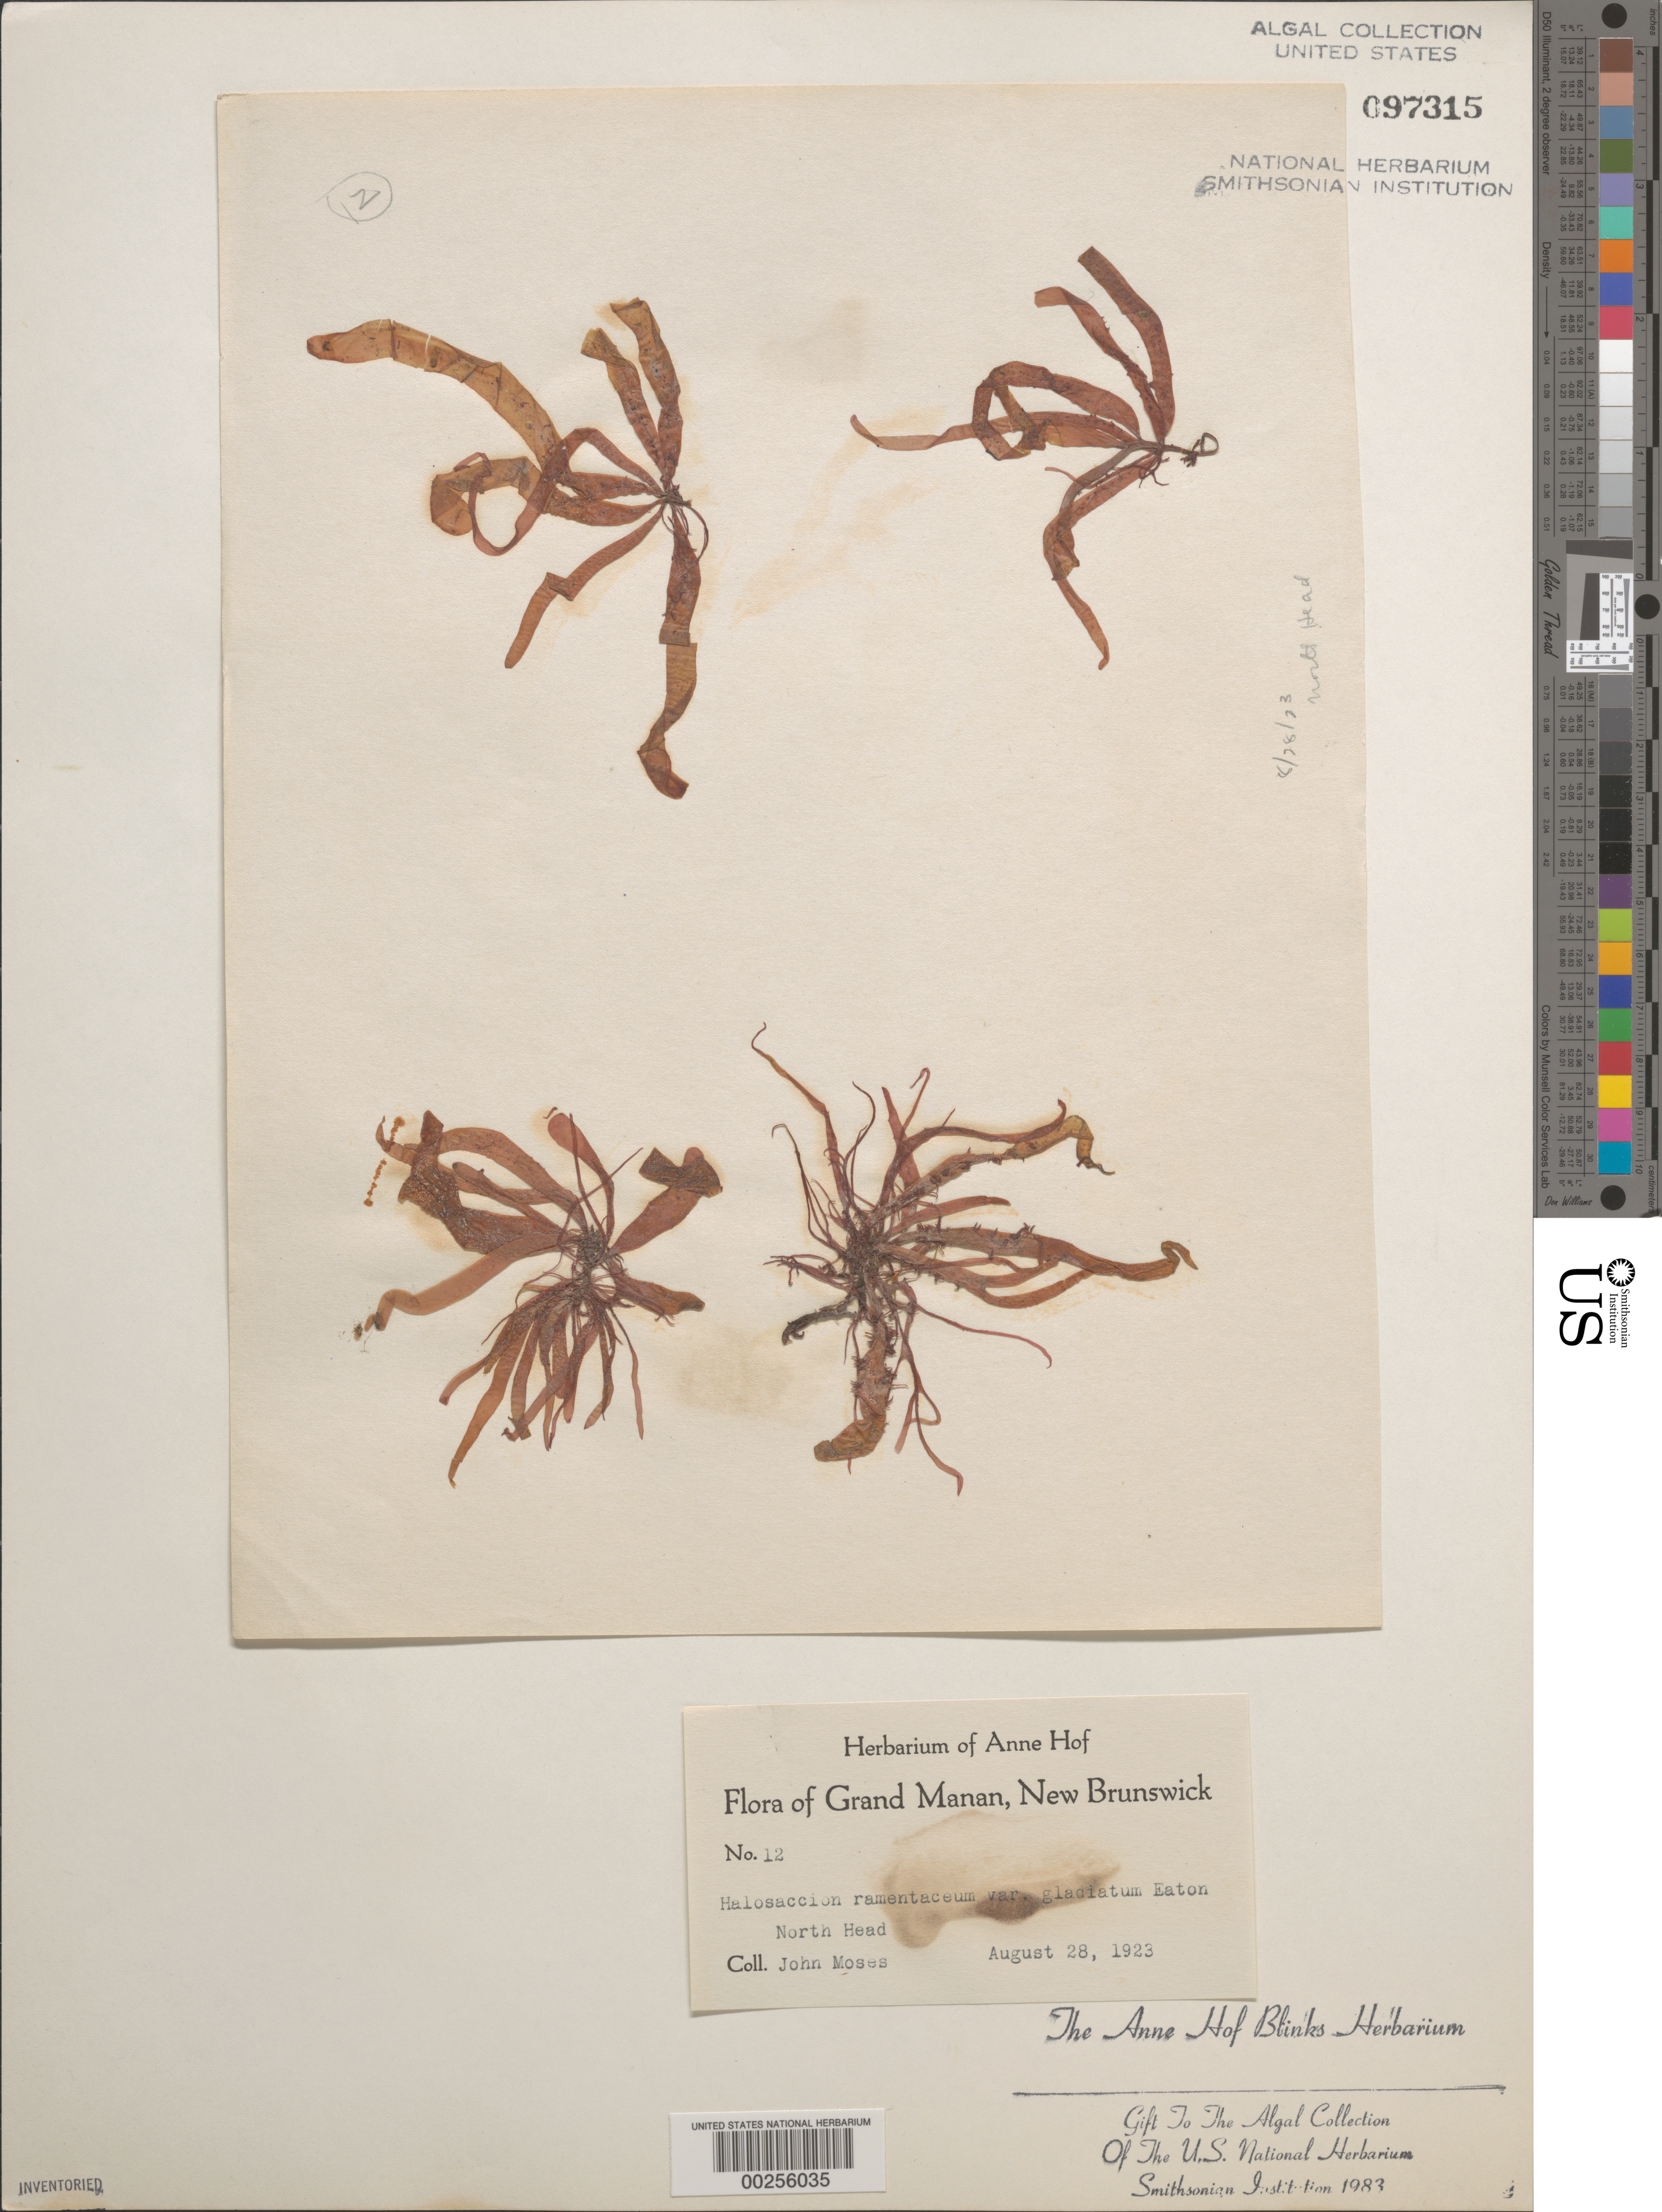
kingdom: Plantae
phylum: Rhodophyta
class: Florideophyceae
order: Palmariales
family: Palmariaceae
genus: Devaleraea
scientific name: Devaleraea ramentacea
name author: (L.) Guiry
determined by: Algae name updating Project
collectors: J. Moses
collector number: AHB 12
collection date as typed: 28 Aug 1923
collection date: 1923-08-28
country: Canada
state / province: New Brunswick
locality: Grand manan, north head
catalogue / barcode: US 97315